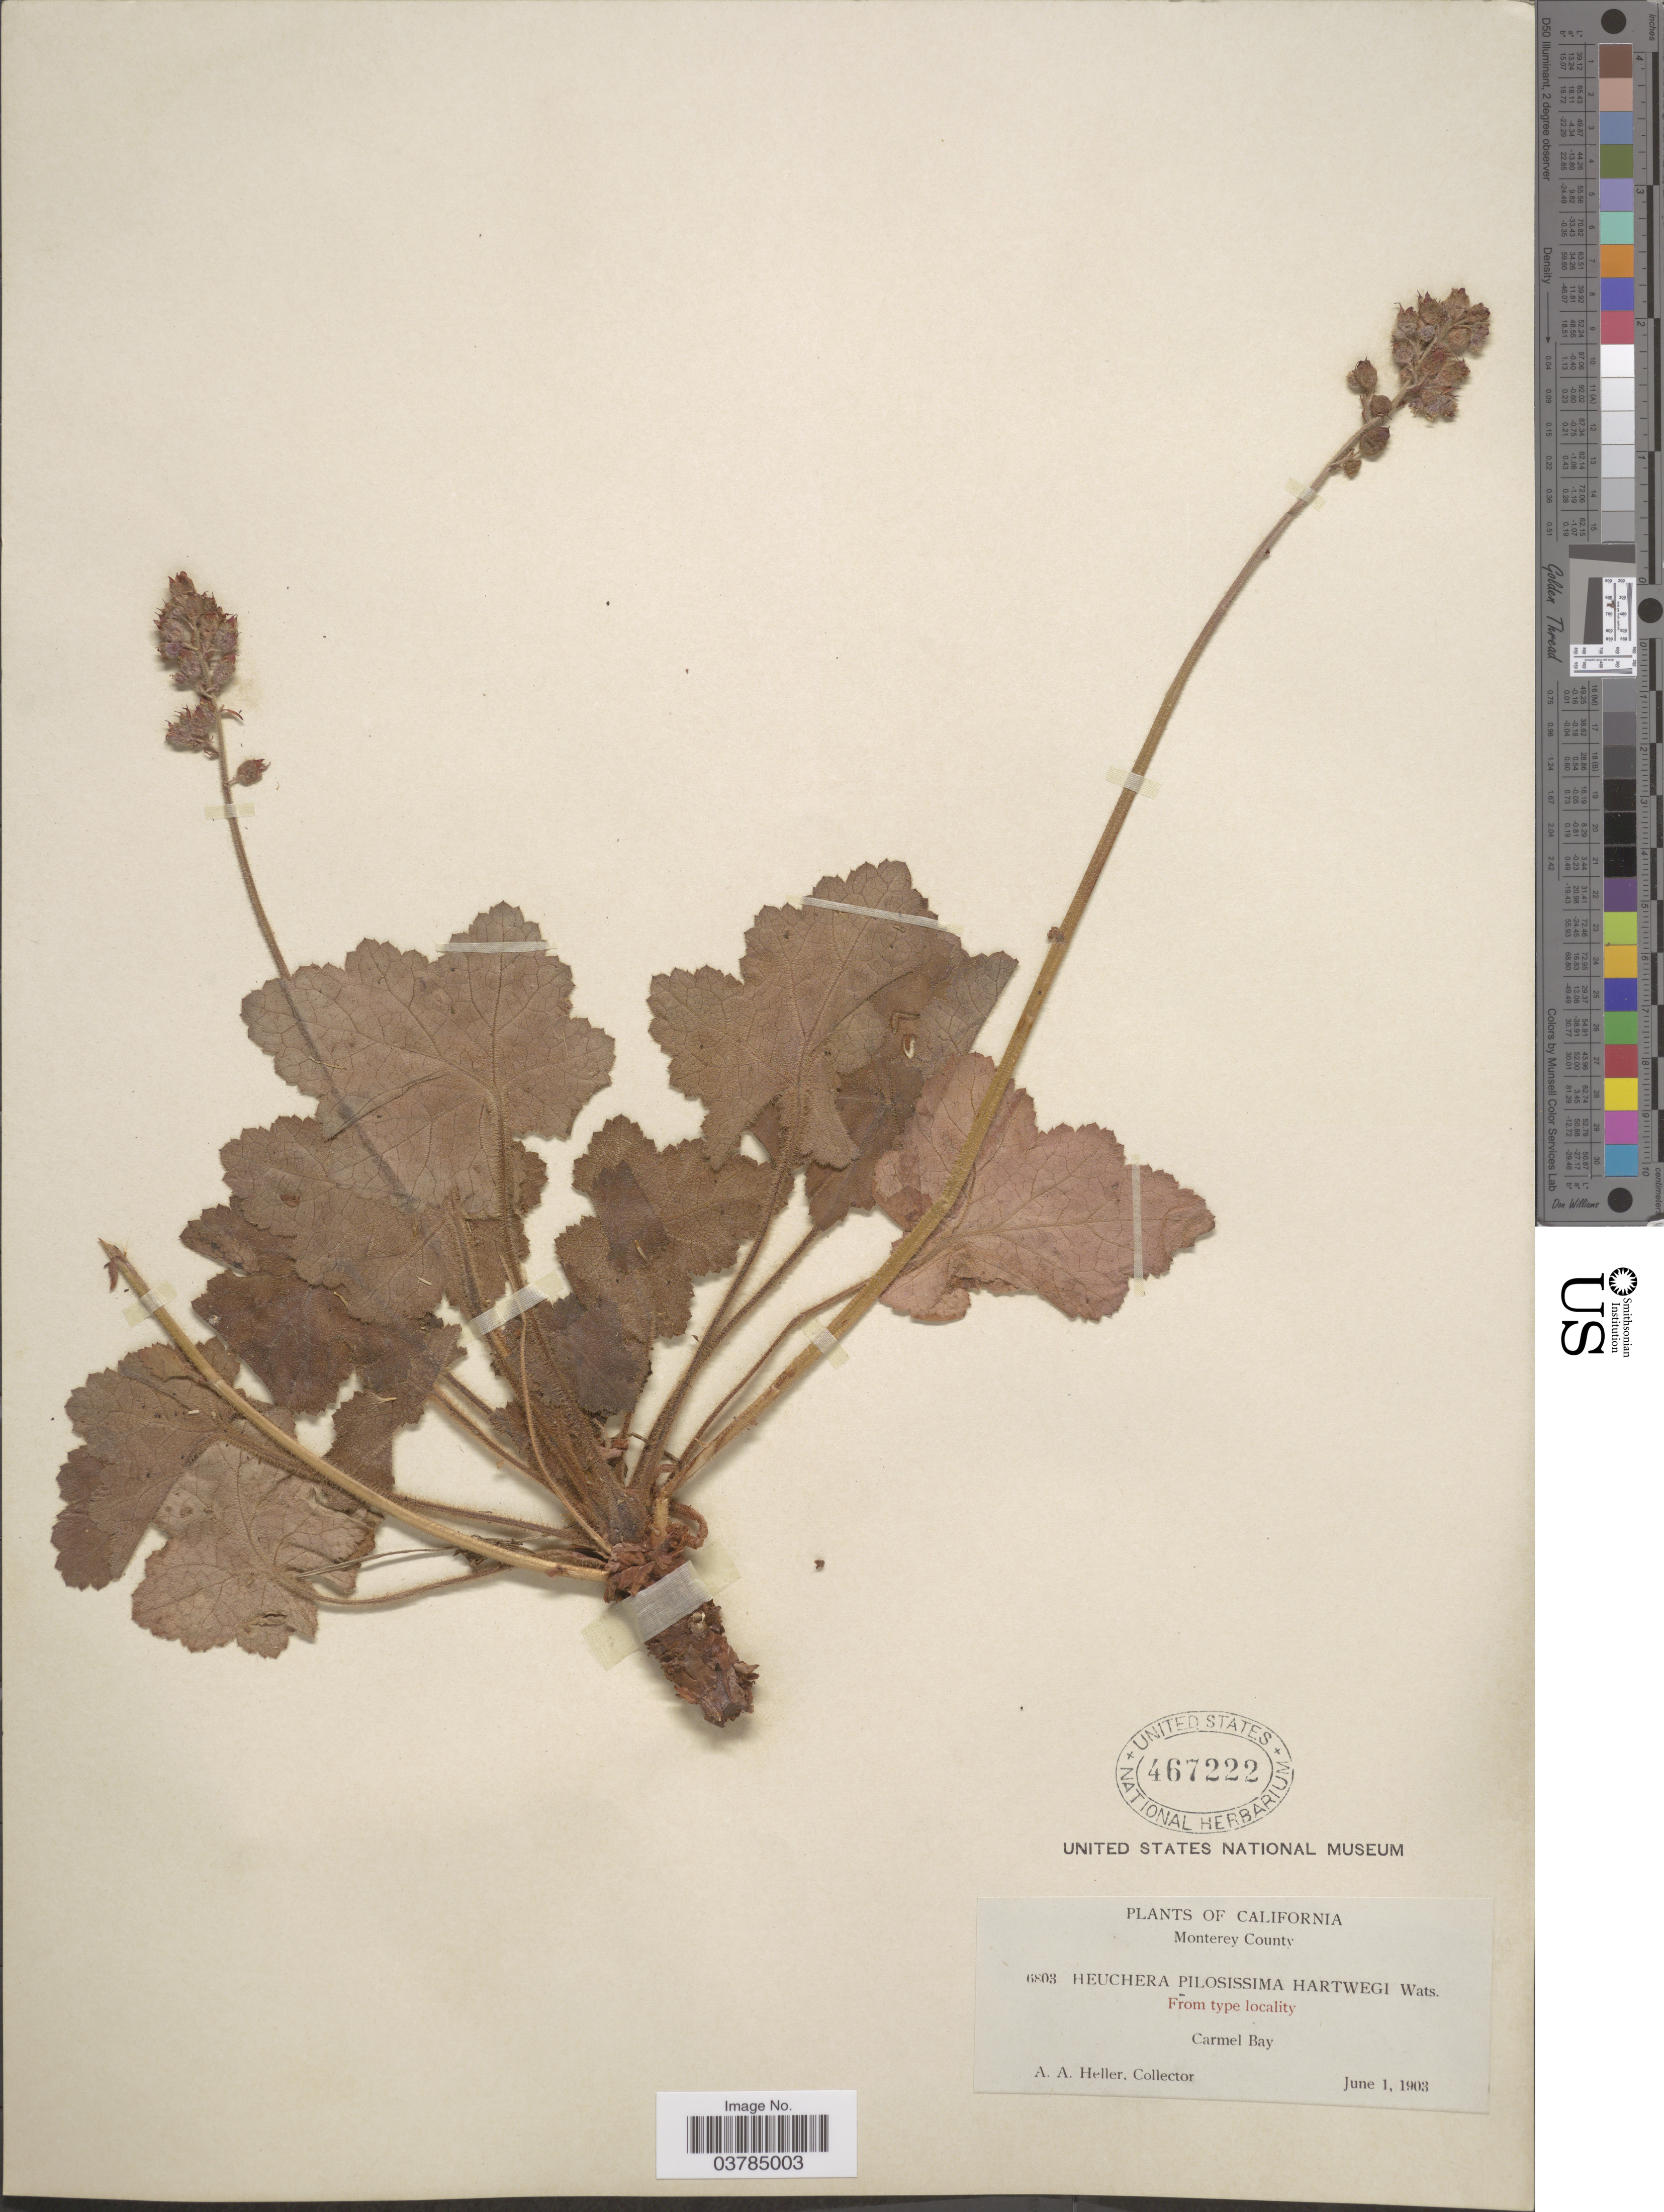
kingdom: Plantae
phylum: Tracheophyta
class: Magnoliopsida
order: Saxifragales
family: Saxifragaceae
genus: Heuchera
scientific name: Heuchera pilosissima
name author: Fisch. & C.A. Mey.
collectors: A. A. Heller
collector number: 6803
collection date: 1903-06-01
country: United States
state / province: California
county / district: Monterey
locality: Monterey County. Carmel Bay.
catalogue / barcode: US 467222